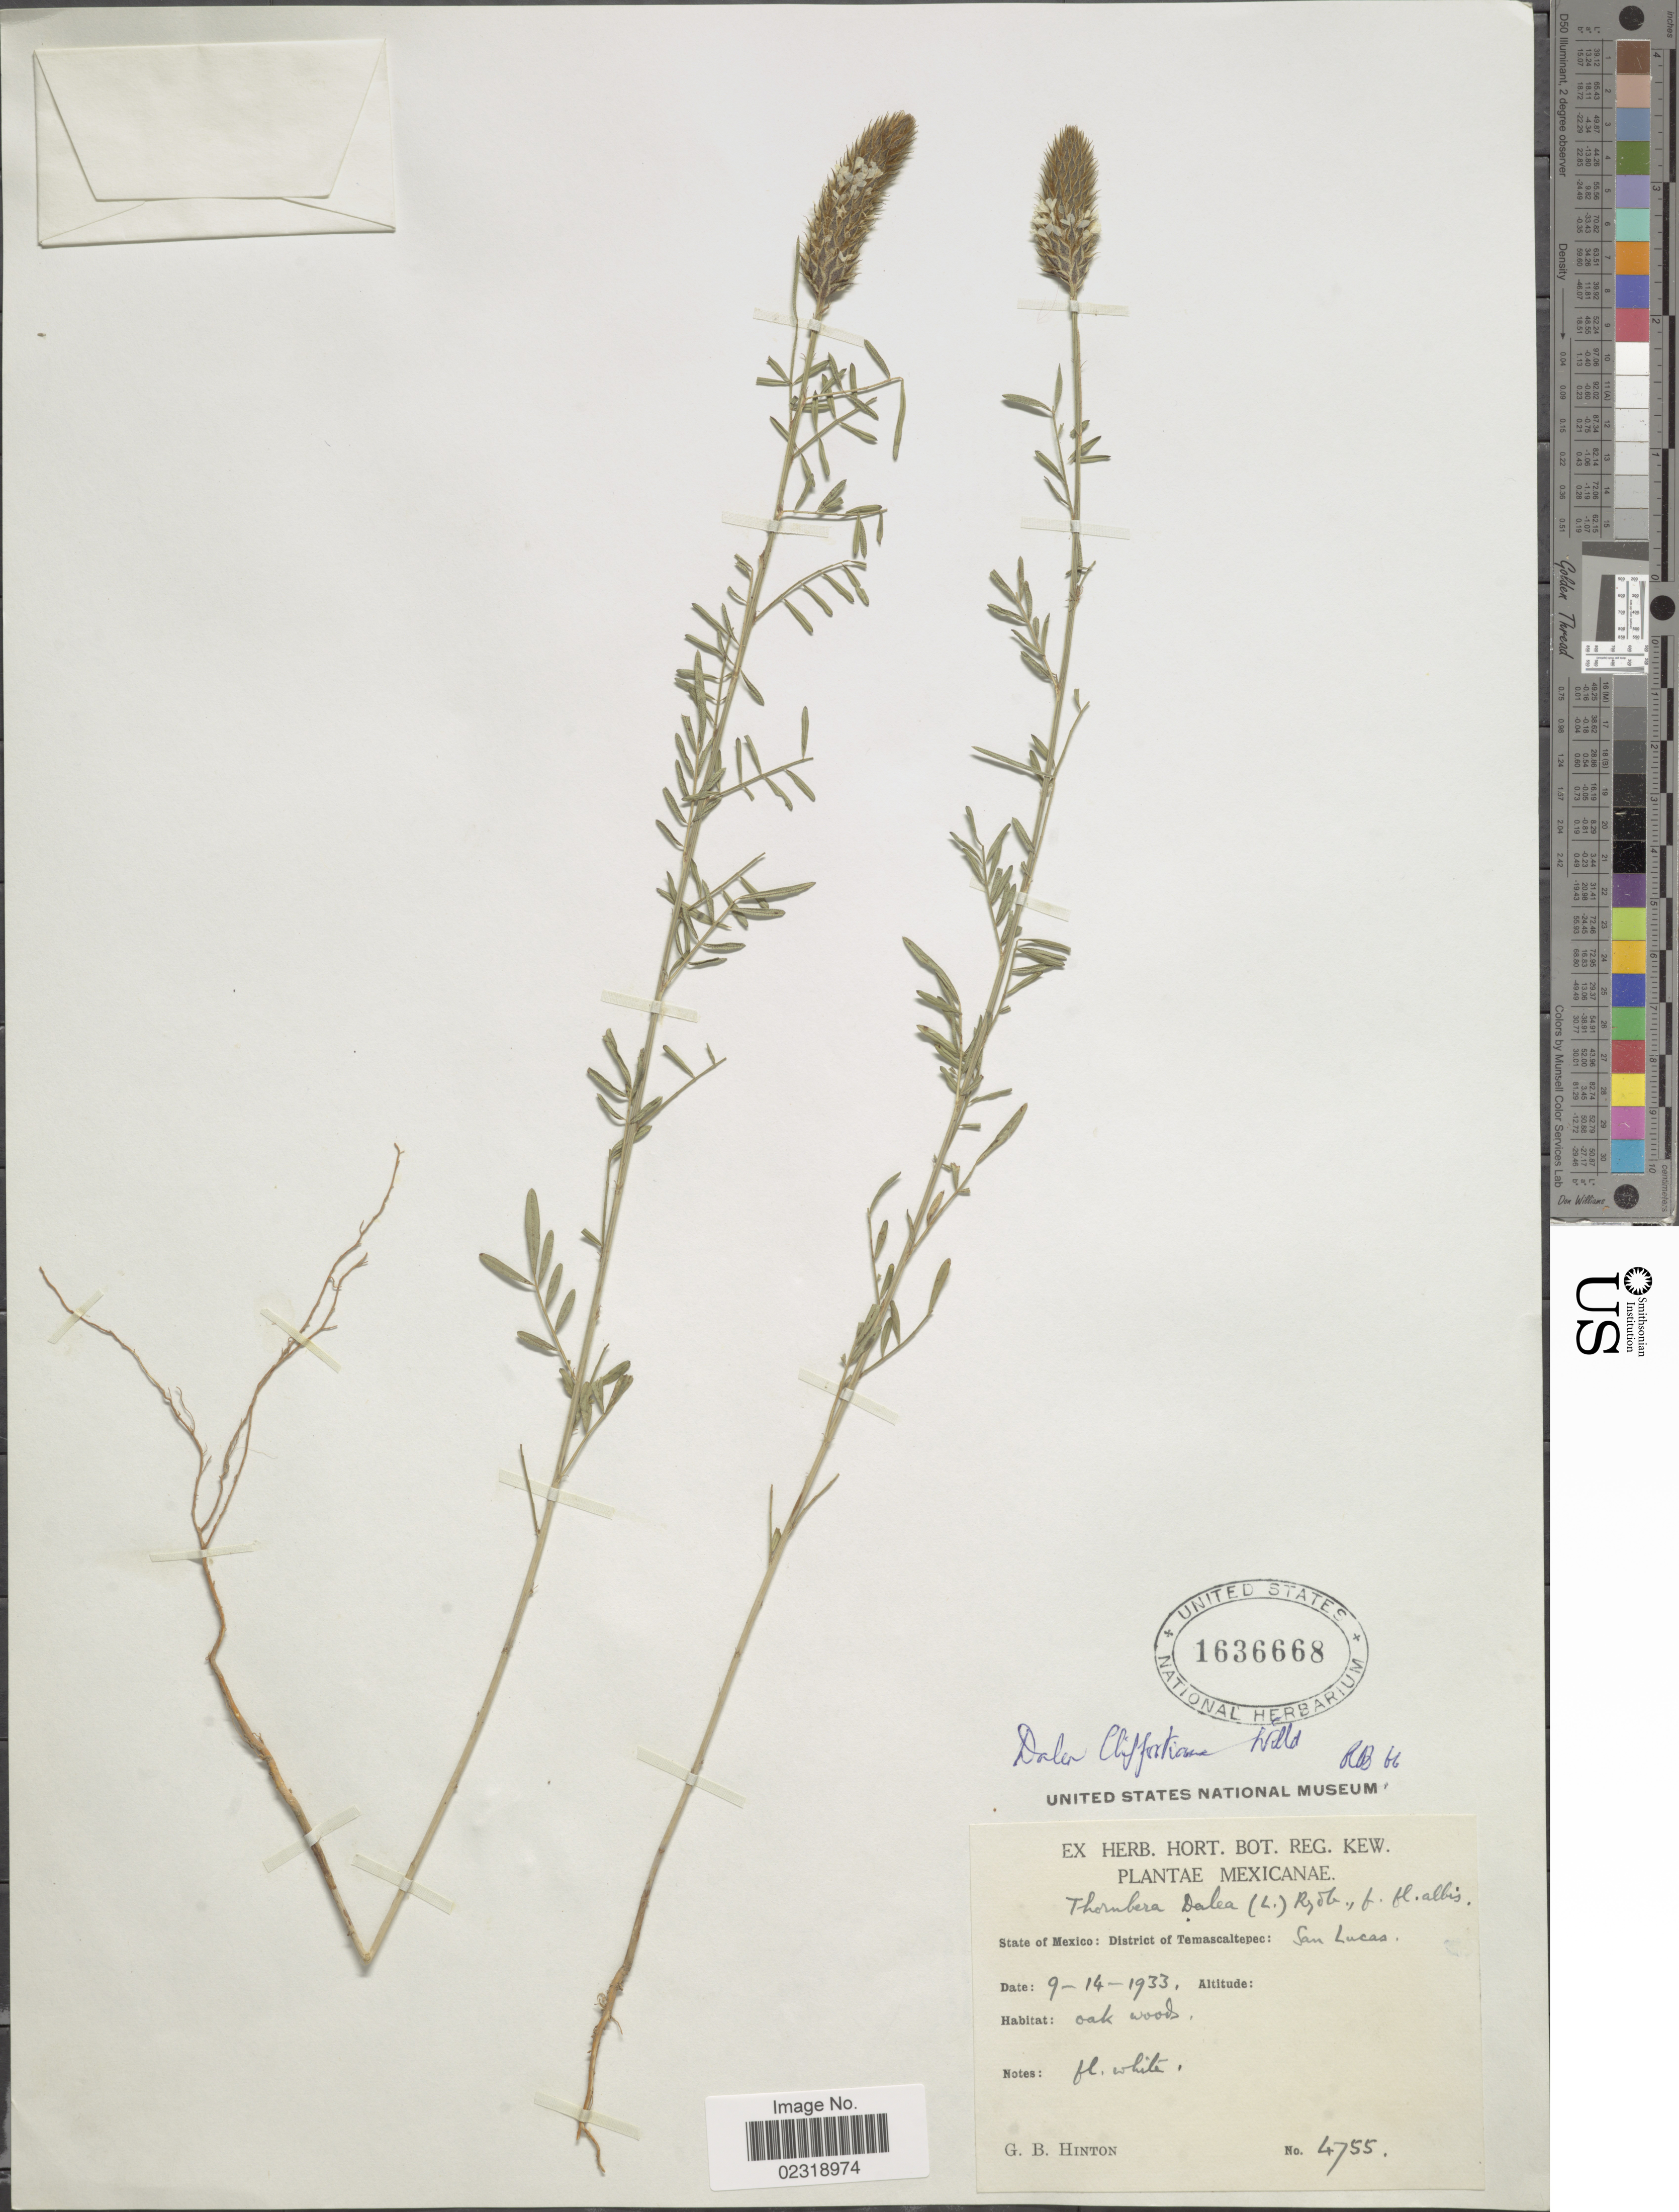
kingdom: Plantae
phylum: Tracheophyta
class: Magnoliopsida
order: Fabales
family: Fabaceae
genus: Dalea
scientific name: Dalea cliffortiana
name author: Willd.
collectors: G. B. Hinton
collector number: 4755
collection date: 1933-09-14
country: Mexico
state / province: México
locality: District of Temascaltepec: San Lucas.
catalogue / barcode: US 1636668